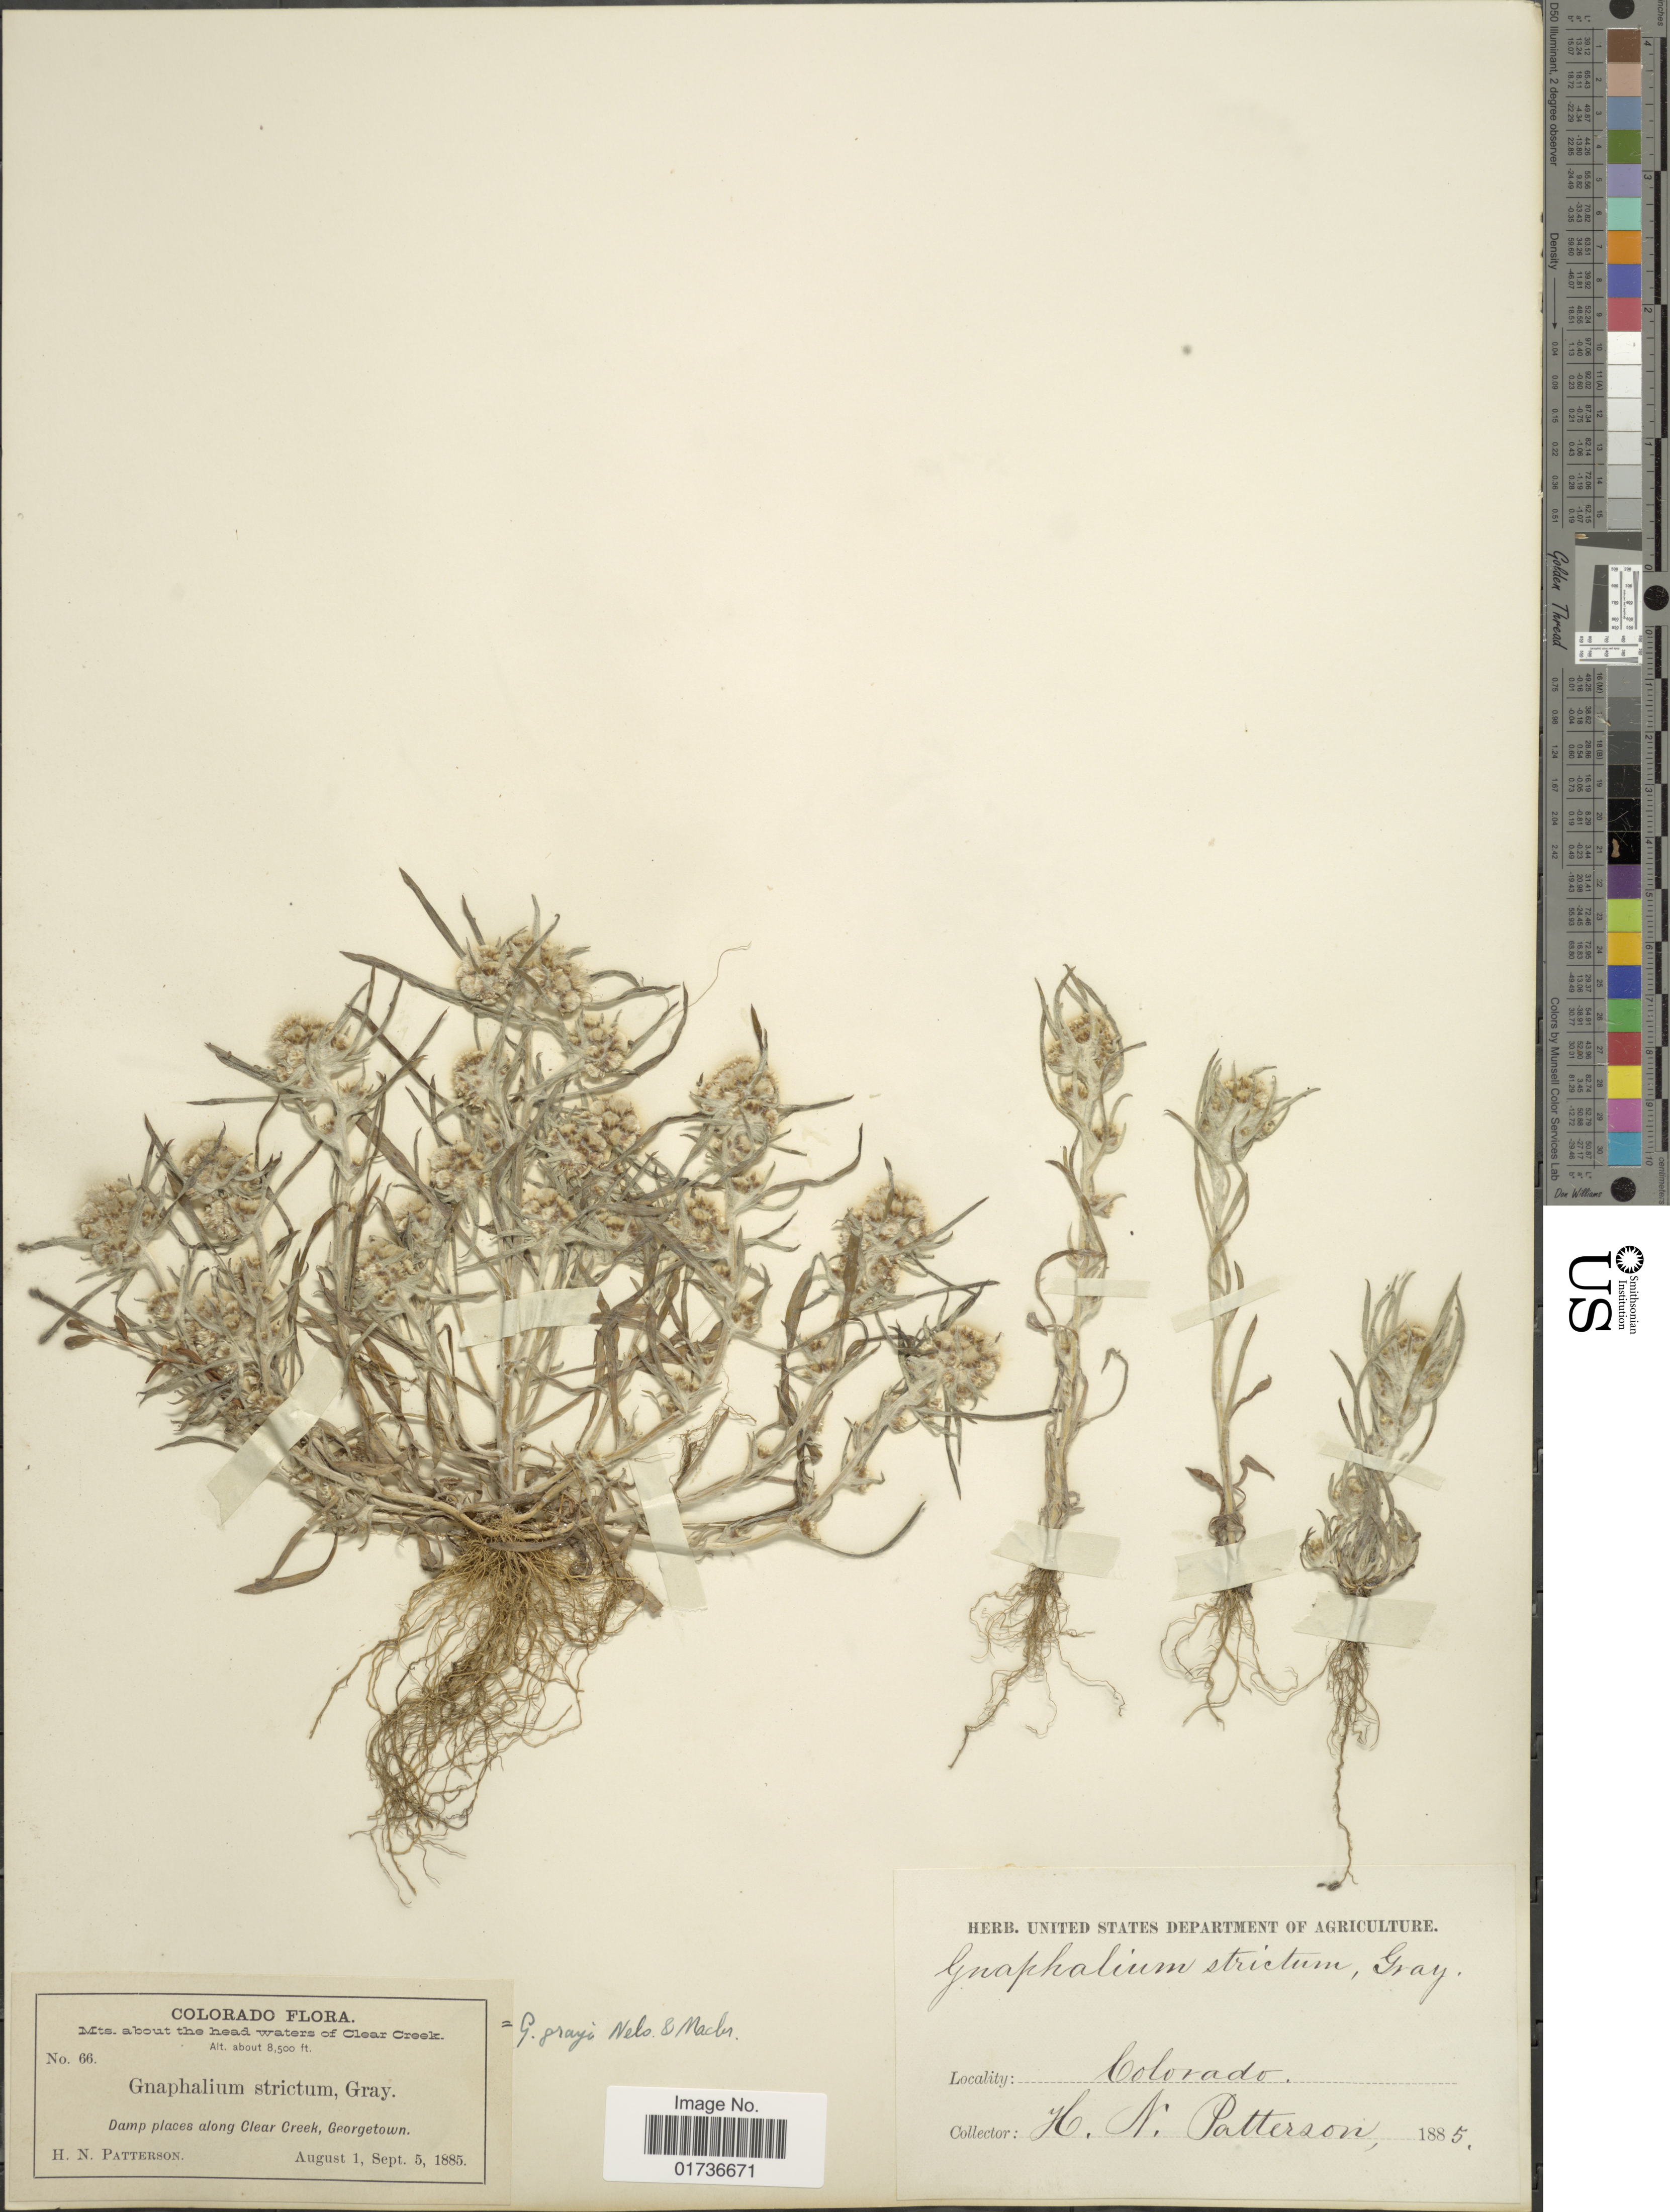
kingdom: Plantae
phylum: Tracheophyta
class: Magnoliopsida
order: Asterales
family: Asteraceae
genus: Gnaphalium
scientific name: Gnaphalium grayi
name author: A. Nelson & J.F. Macbr.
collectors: H. N. Patterson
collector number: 66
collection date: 1885-08-01/1885-09-05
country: United States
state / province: Colorado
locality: Mts about the headwaters of Clear Creek, Damp places along Clear Creek, Georgetown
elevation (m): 2591